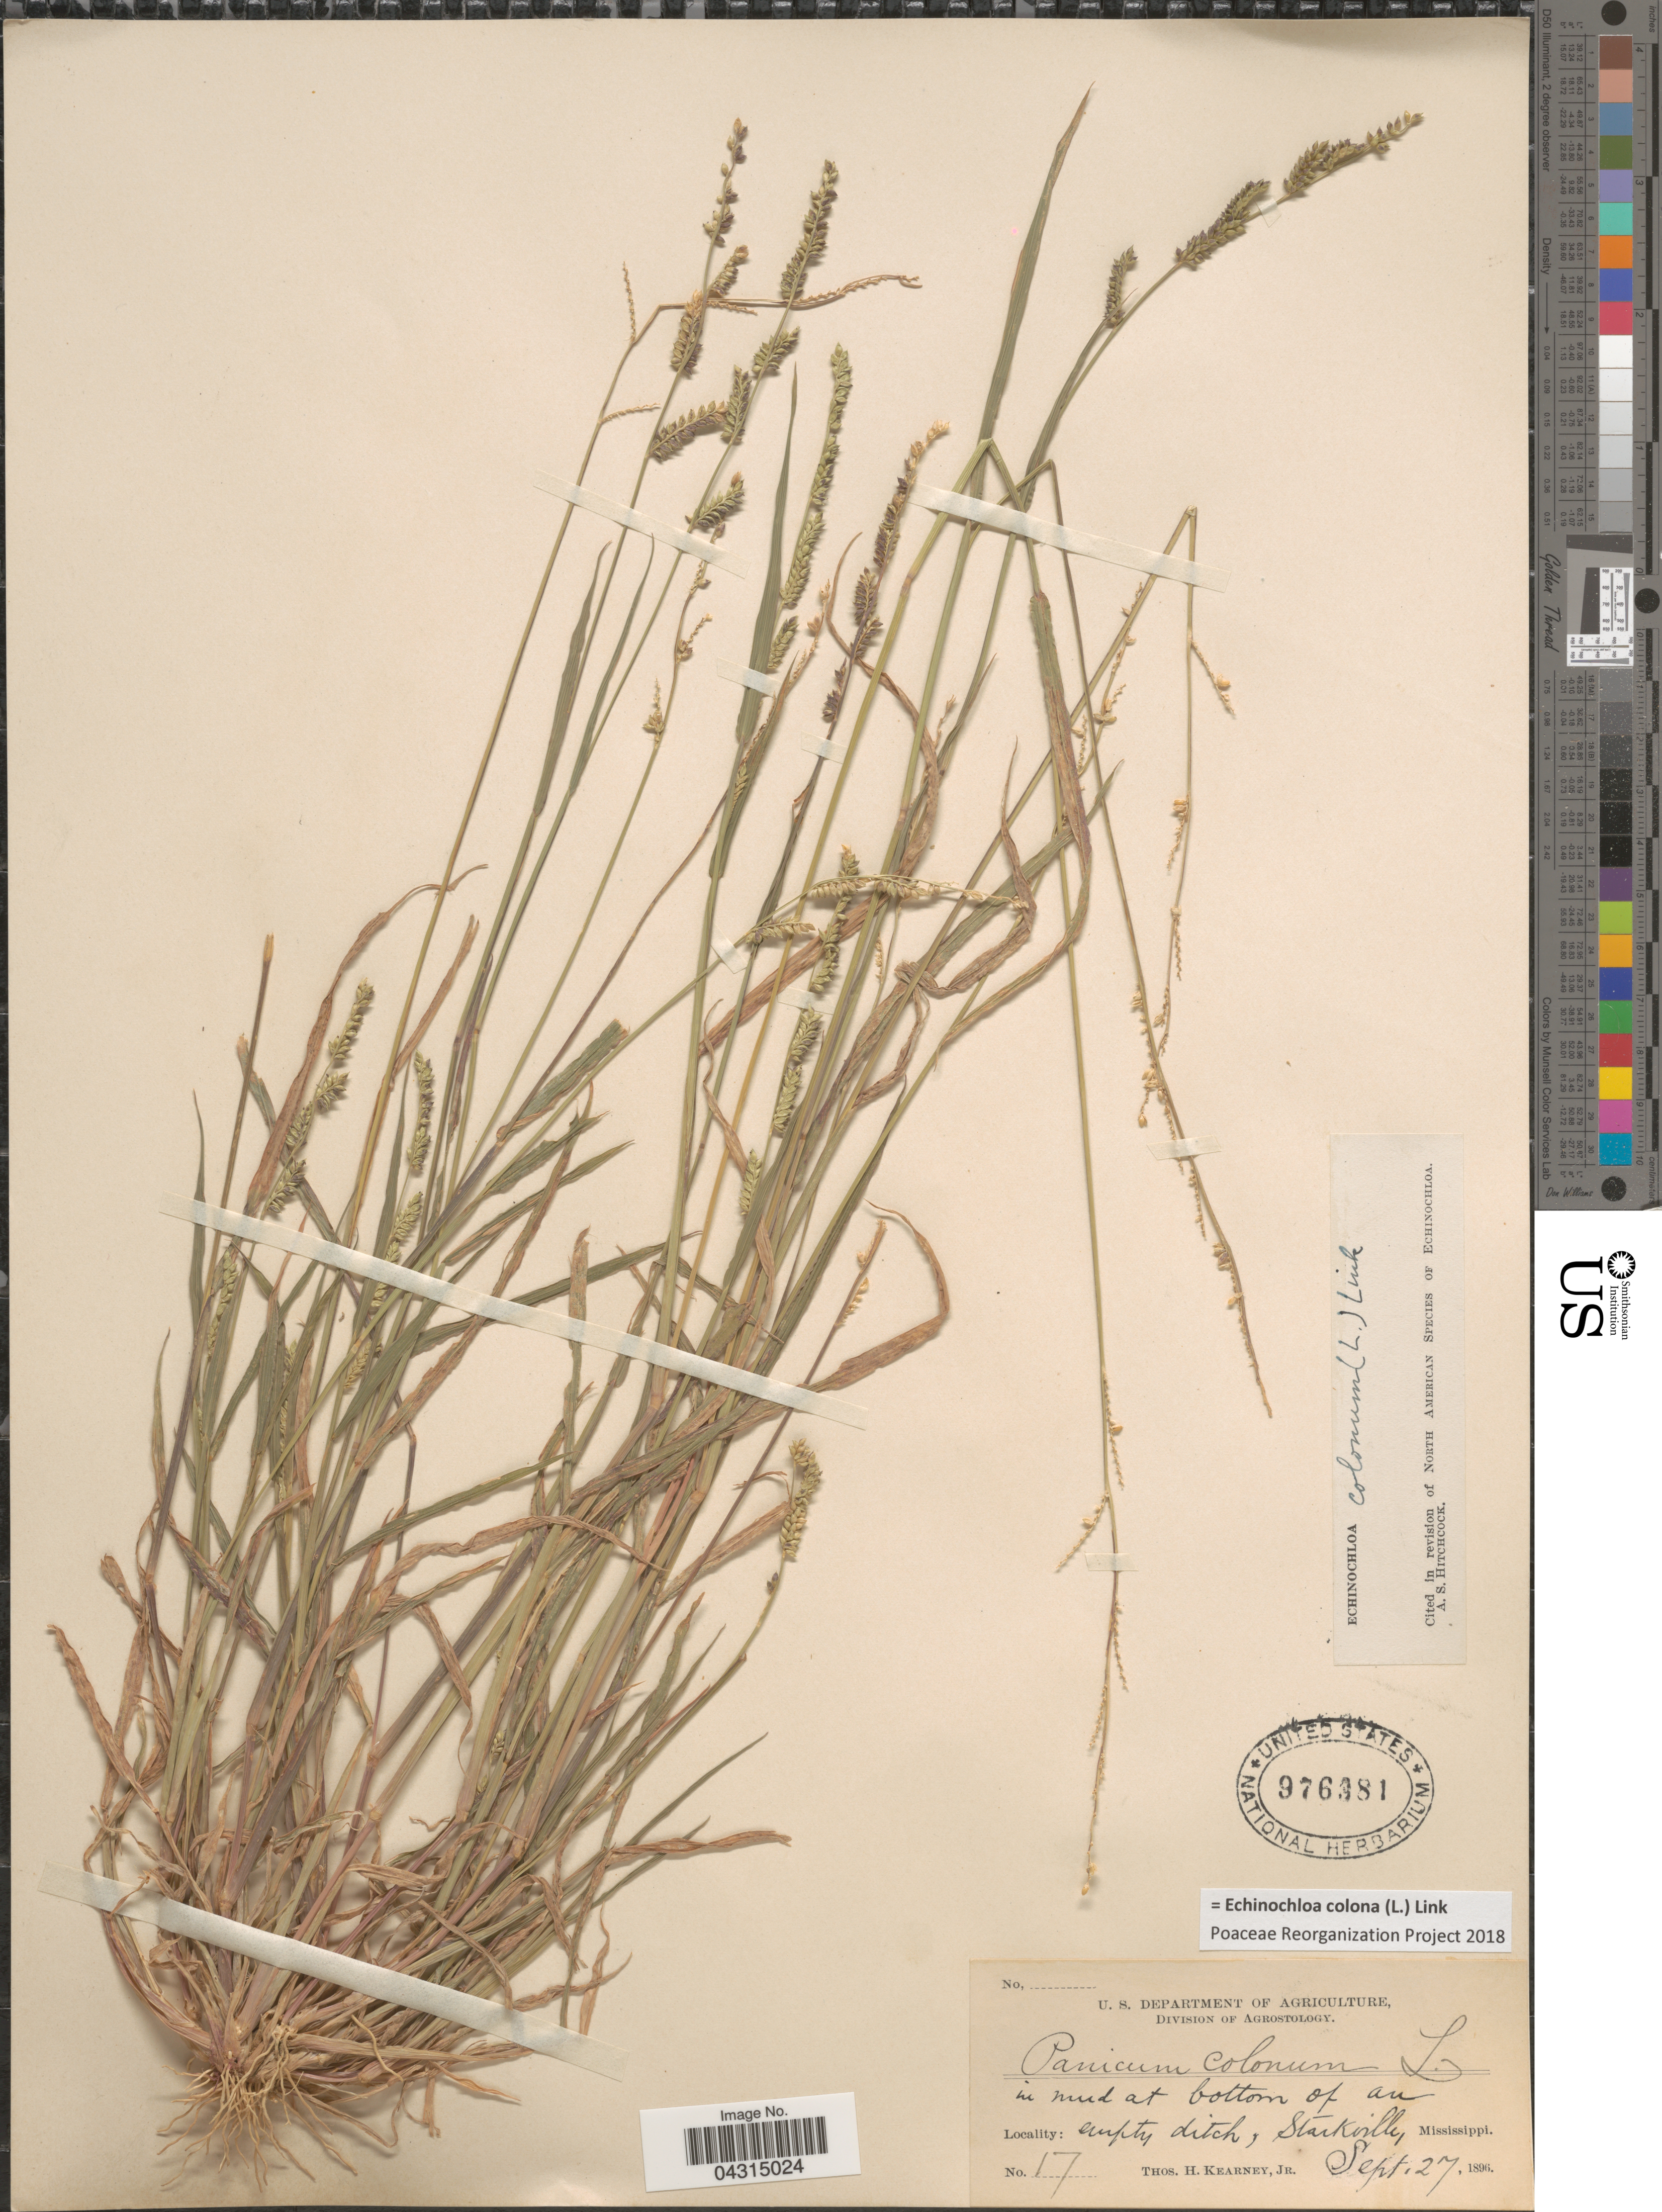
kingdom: Plantae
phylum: Tracheophyta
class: Liliopsida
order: Poales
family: Poaceae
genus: Echinochloa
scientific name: Echinochloa colona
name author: (L.) Link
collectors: T. H. Kearney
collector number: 17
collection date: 1896-09-27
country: United States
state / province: Mississippi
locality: In mud at bottom of an empty ditch, Starkville.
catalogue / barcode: US 976381